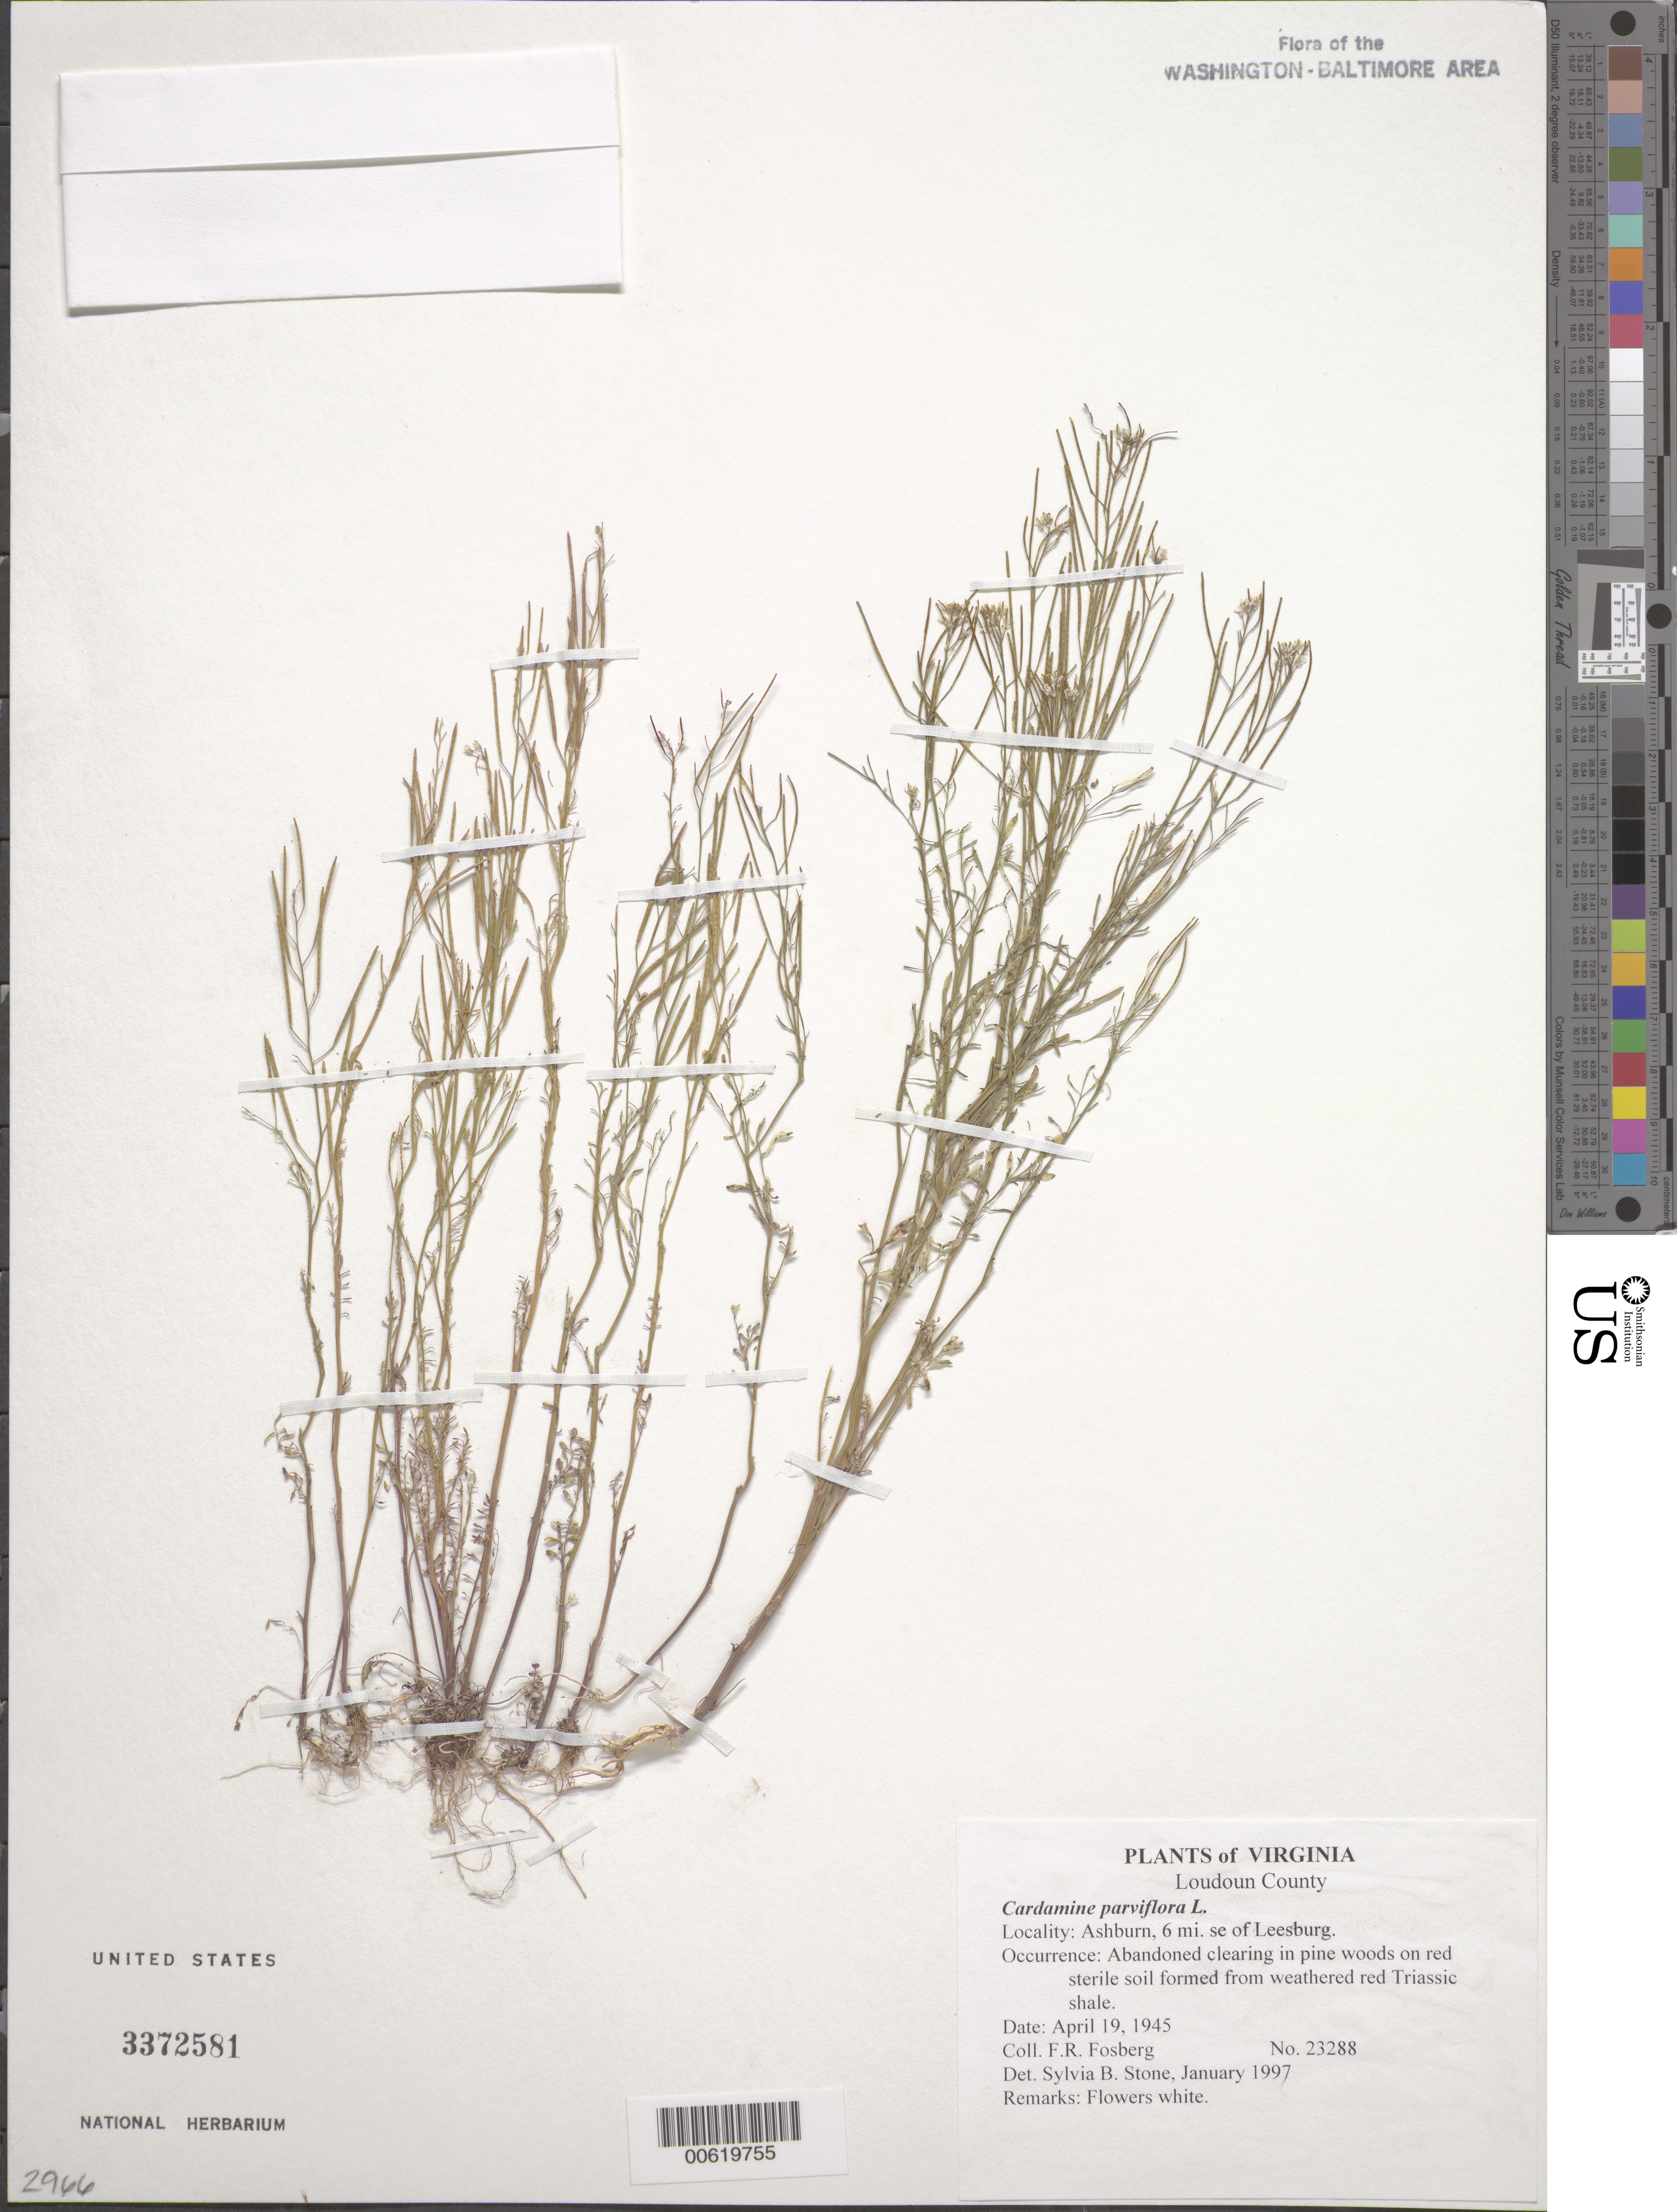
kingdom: Plantae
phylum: Tracheophyta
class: Magnoliopsida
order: Brassicales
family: Brassicaceae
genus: Cardamine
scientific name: Cardamine parviflora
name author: L.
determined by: Stone, S. B.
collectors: F. R. Fosberg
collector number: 23288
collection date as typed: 19 Apr 1945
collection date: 1945-04-19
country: United States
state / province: Virginia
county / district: Loudoun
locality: Ashburn, 6 mi. SE of Leesburg.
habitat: Abandoned clearing in pine woods on red sterile soil formed from weathered red Triassic shale.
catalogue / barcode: US 3372581